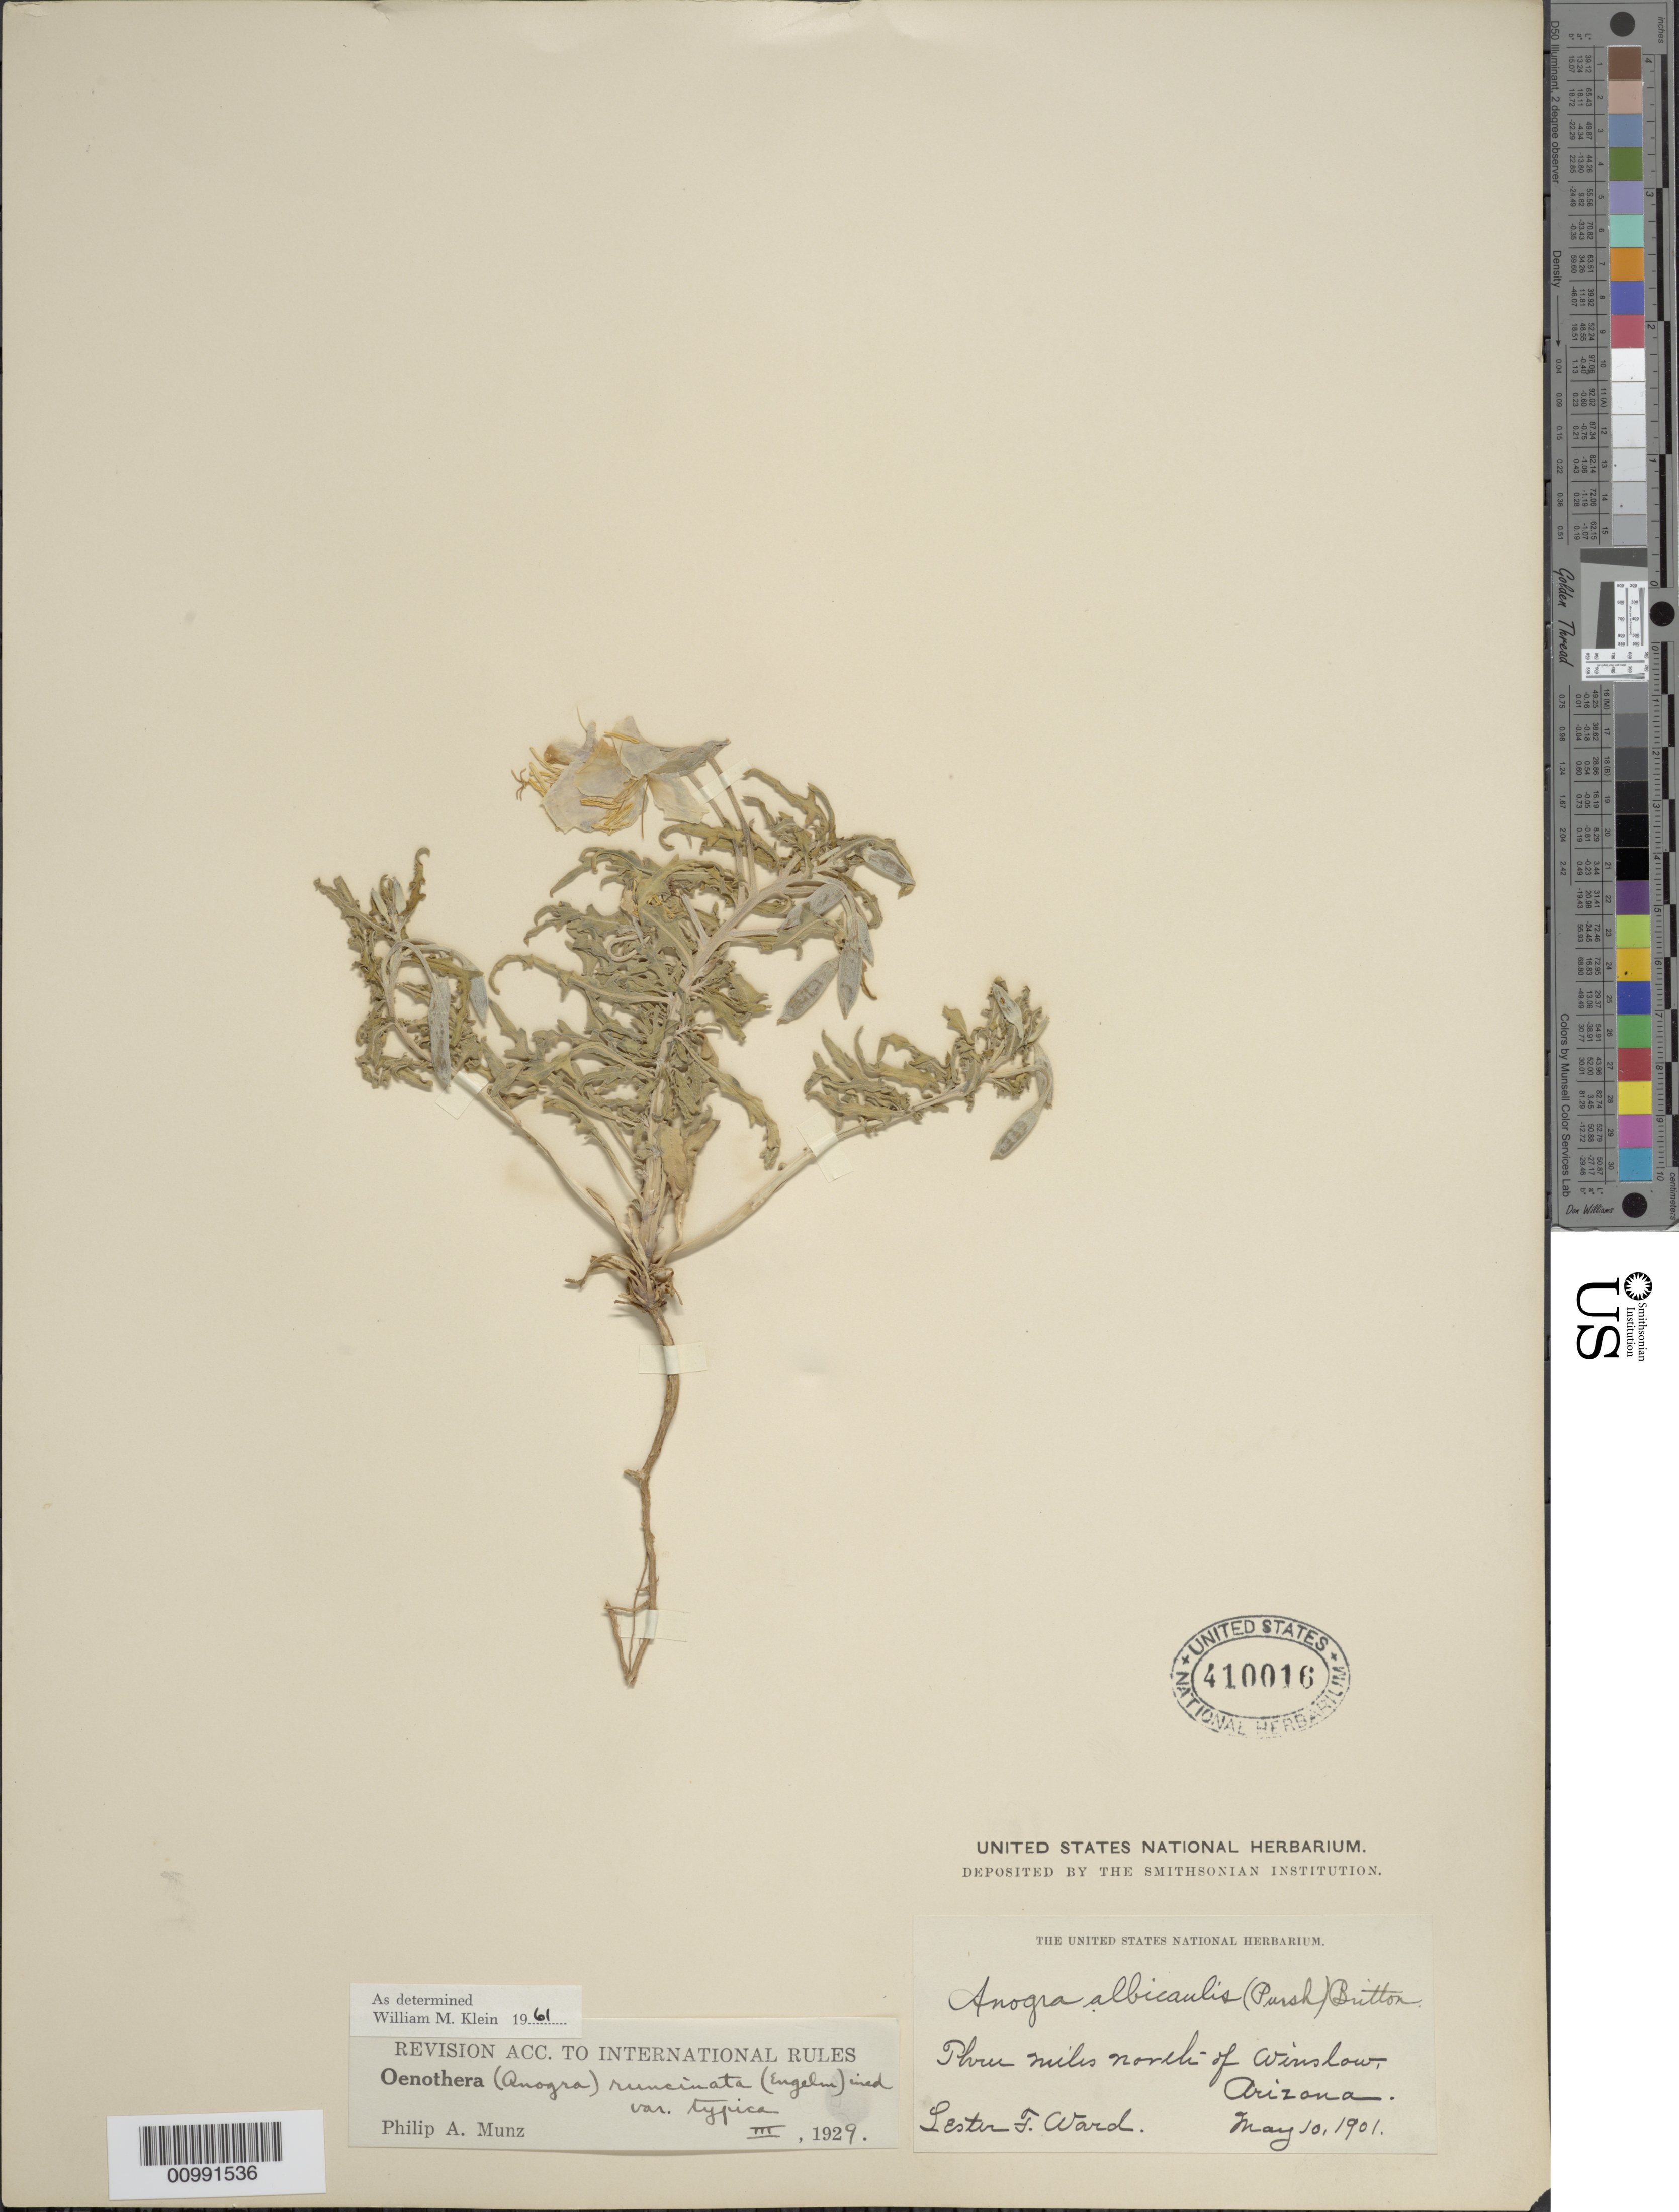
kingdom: Plantae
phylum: Tracheophyta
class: Magnoliopsida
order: Myrtales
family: Onagraceae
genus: Oenothera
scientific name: Oenothera pallida subsp. runcinata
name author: (Engelm.) Munz & W.M. Klein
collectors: L. F. Ward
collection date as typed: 10 May 1901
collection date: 1901-05-10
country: United States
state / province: Arizona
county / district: Navajo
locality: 3 miles N of Winslow.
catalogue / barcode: US 410016